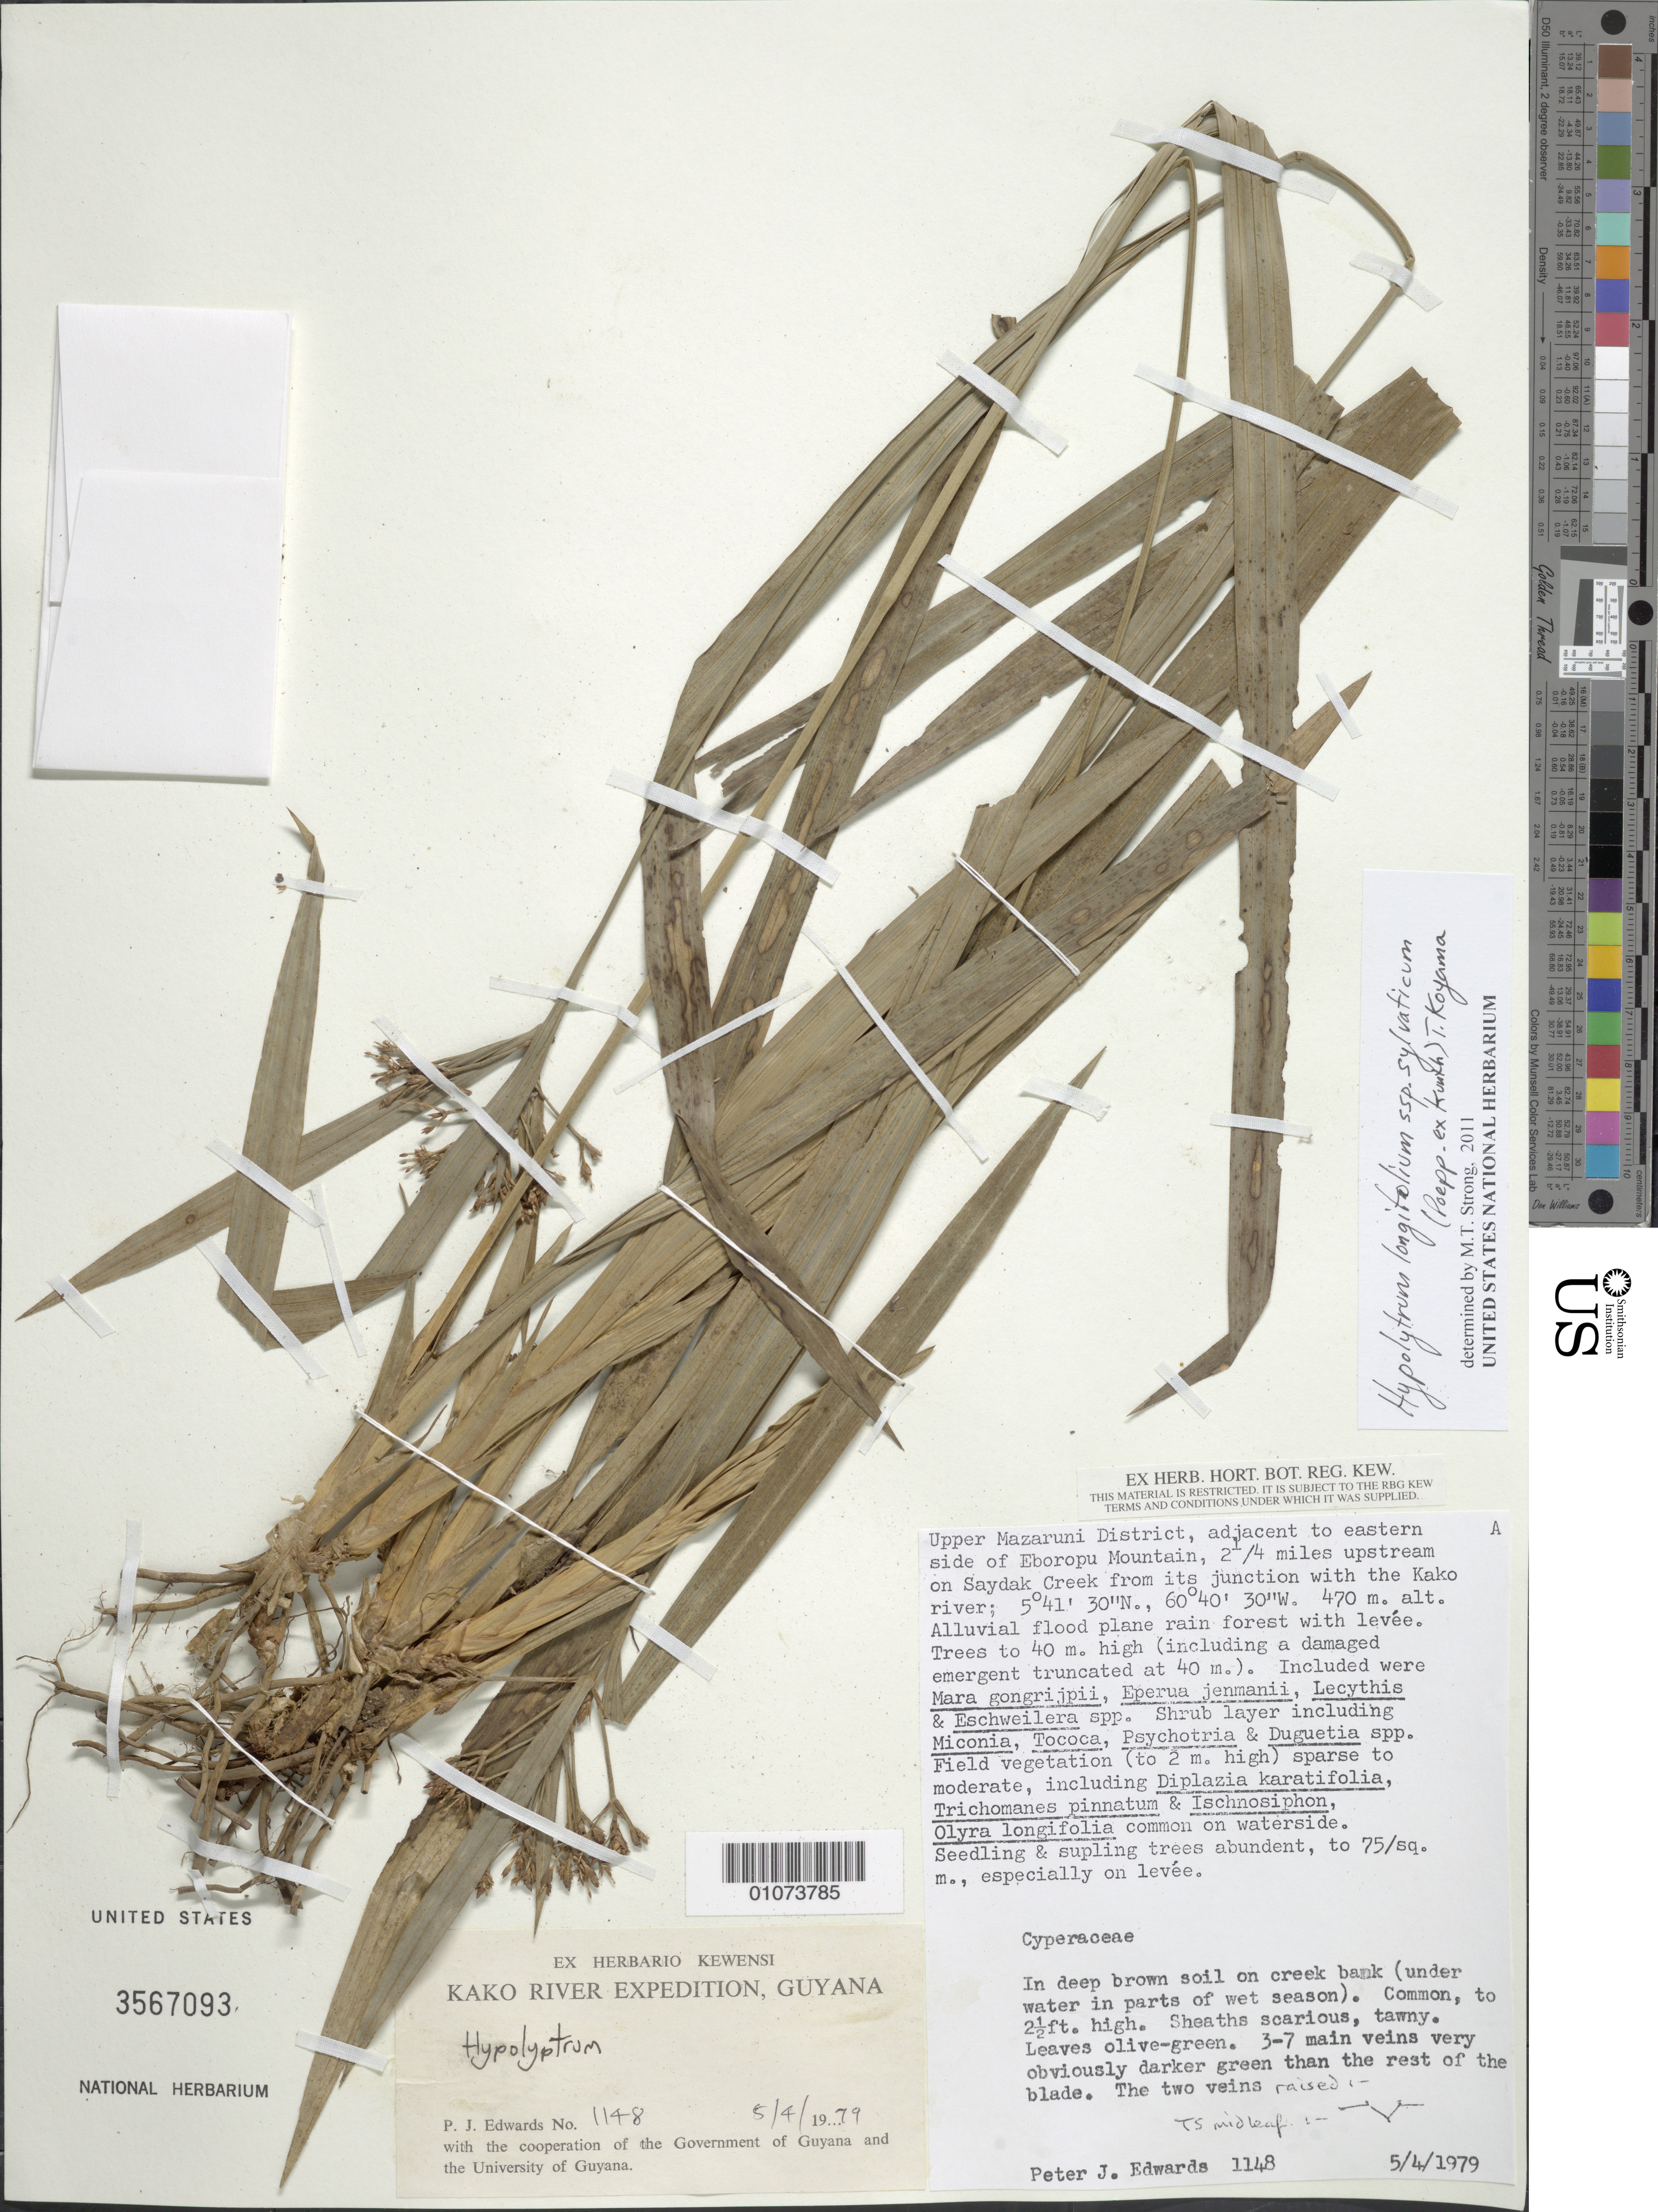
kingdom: Plantae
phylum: Tracheophyta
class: Liliopsida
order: Poales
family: Cyperaceae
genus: Hypolytrum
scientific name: Hypolytrum longifolium subsp. sylvaticum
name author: (Poepp. ex Kunth) T. Koyama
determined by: Strong, M. T., (US), Smithsonian Institution - National Museum of Natural History (UNITED STATES)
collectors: P. Edwards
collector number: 1148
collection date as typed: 5-Apr-79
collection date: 1979-04-05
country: Guyana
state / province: Cuyuni-Mazaruni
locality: Eboropu Mountain, adjacent to eastern side, 4 miles upstream on Saydak Creek from its junction with the Kako river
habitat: Alluvial flood plane rain forest with levee. In deep brown soil on creek bank (under water in parts of wet season)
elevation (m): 470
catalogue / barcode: US 3567093